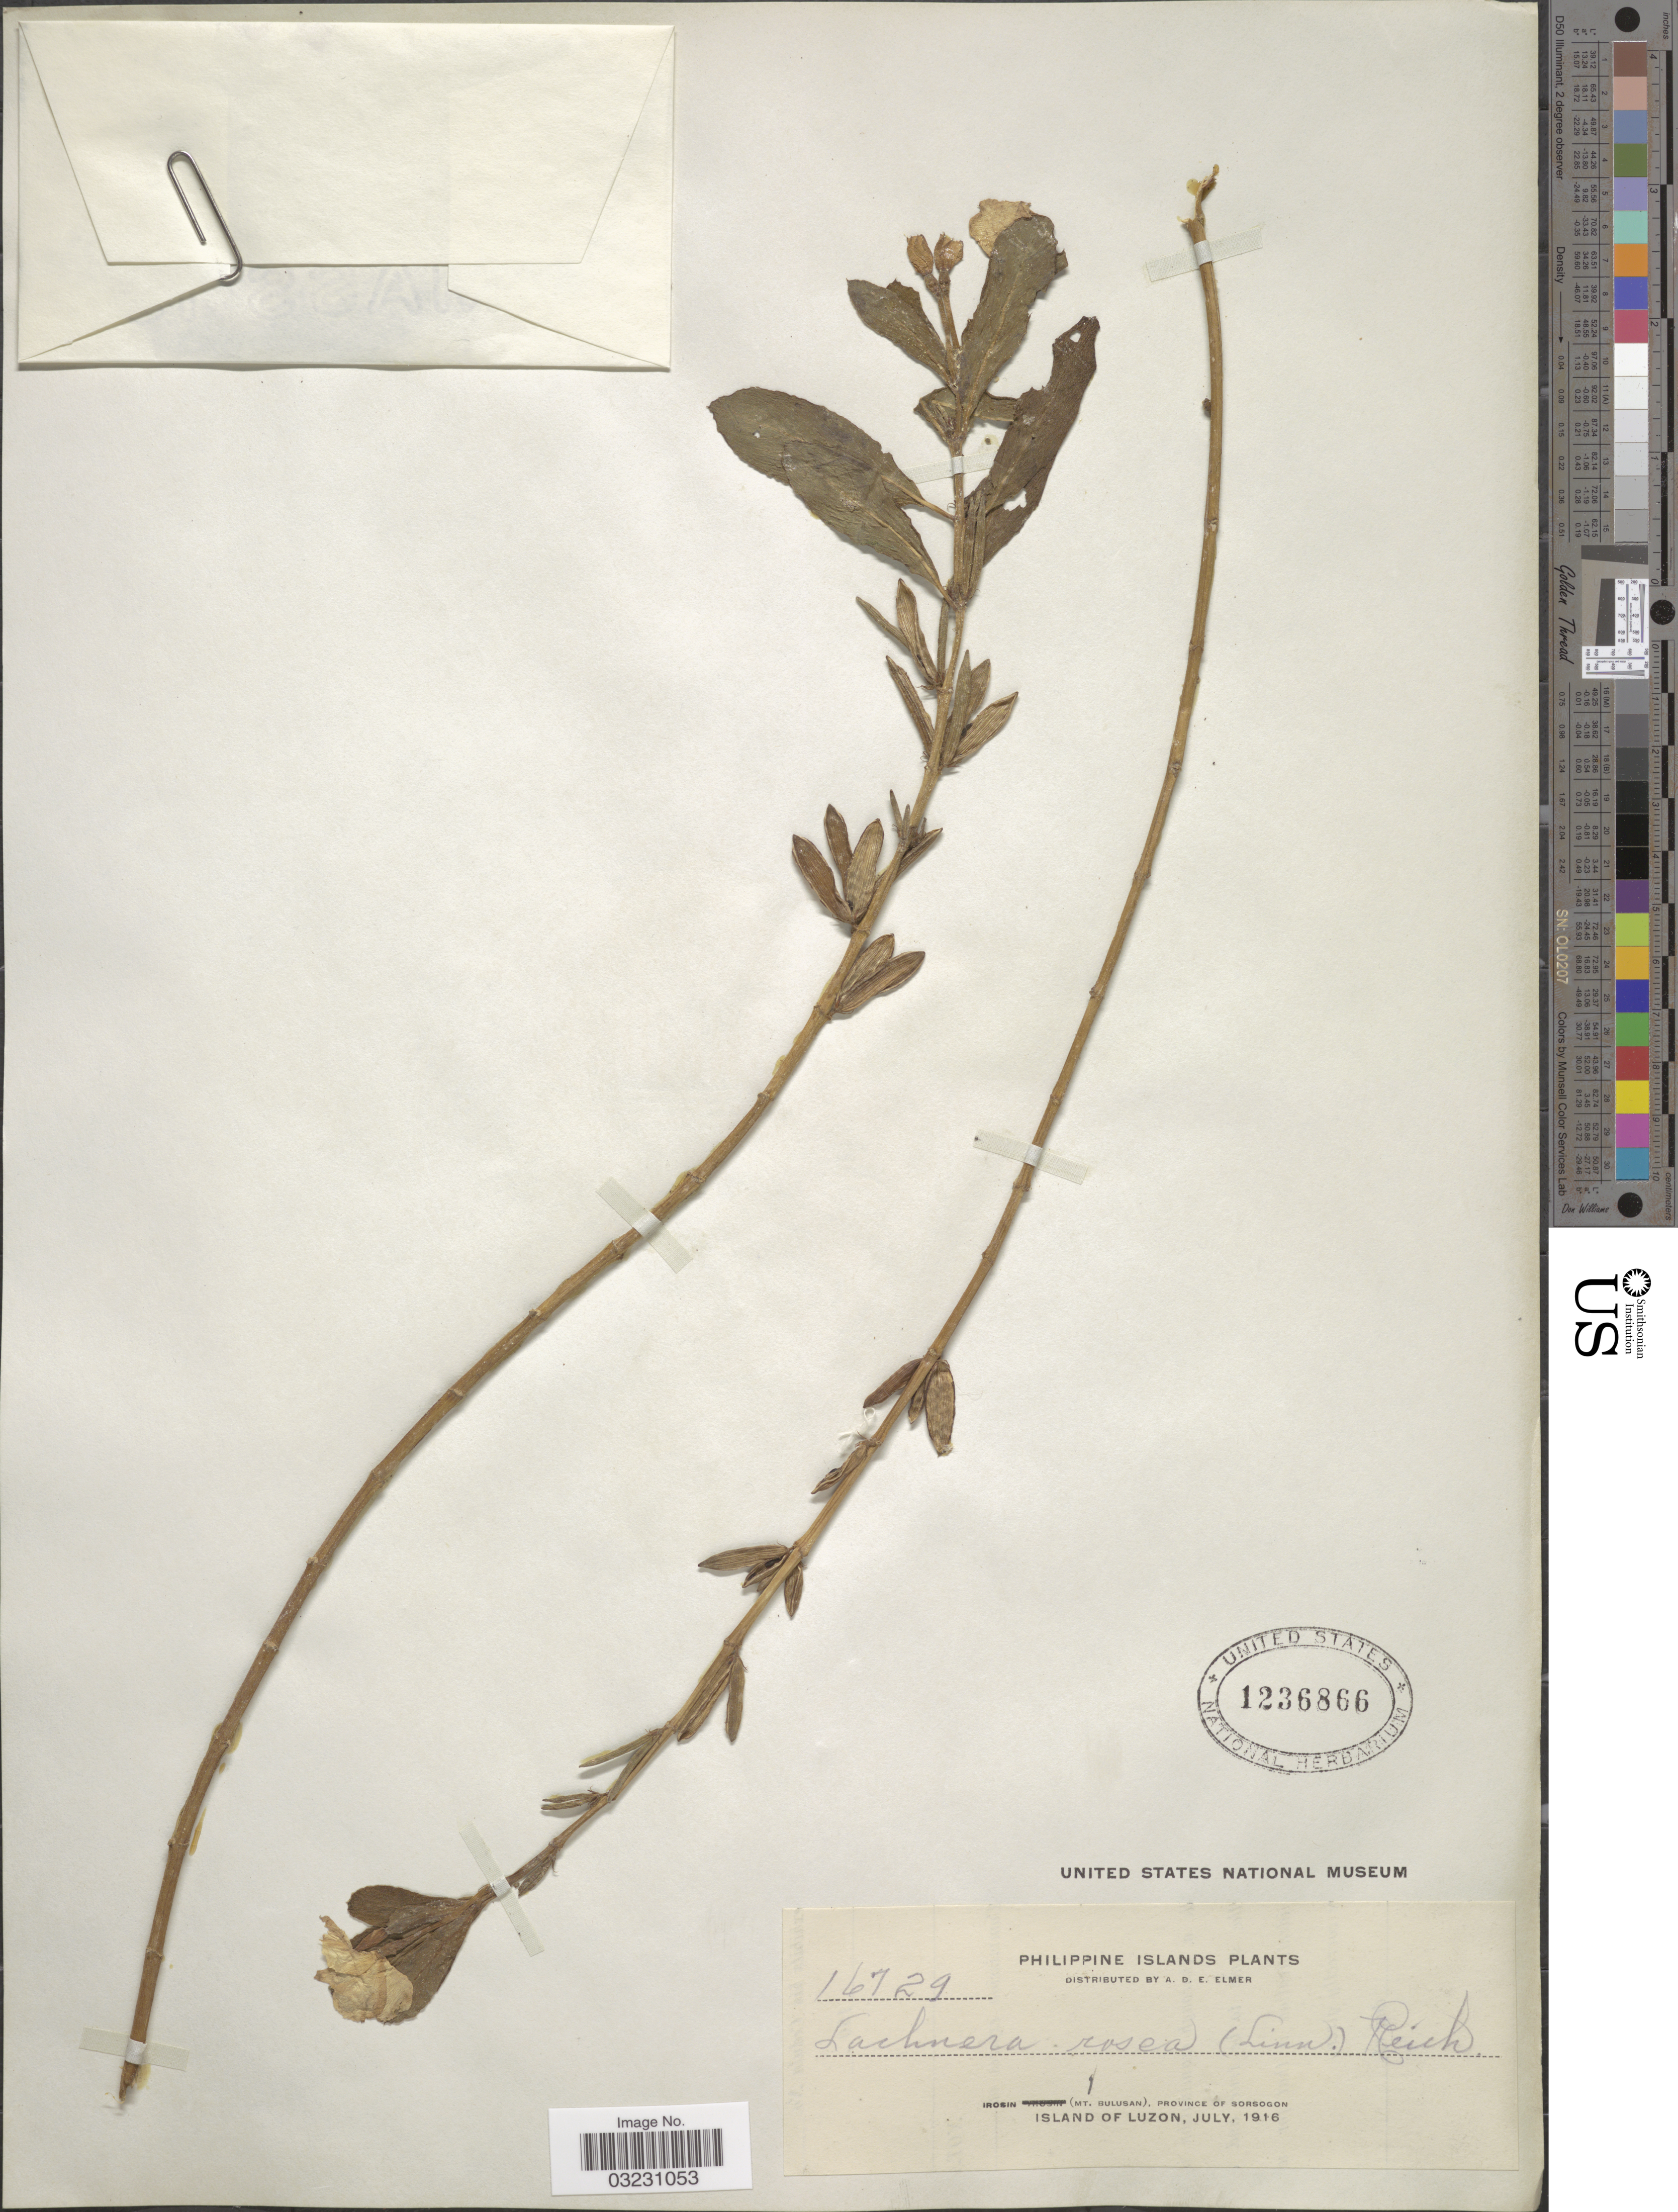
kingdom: Plantae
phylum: Tracheophyta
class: Magnoliopsida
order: Gentianales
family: Apocynaceae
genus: Catharanthus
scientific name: Catharanthus roseus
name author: (L.) G. Don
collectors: A. D. E. Elmer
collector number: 16729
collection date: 1916-07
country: Philippines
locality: Irosin (Mt. Bulusan), Province of Sorsogon, Island of Luzon.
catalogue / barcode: US 1236866